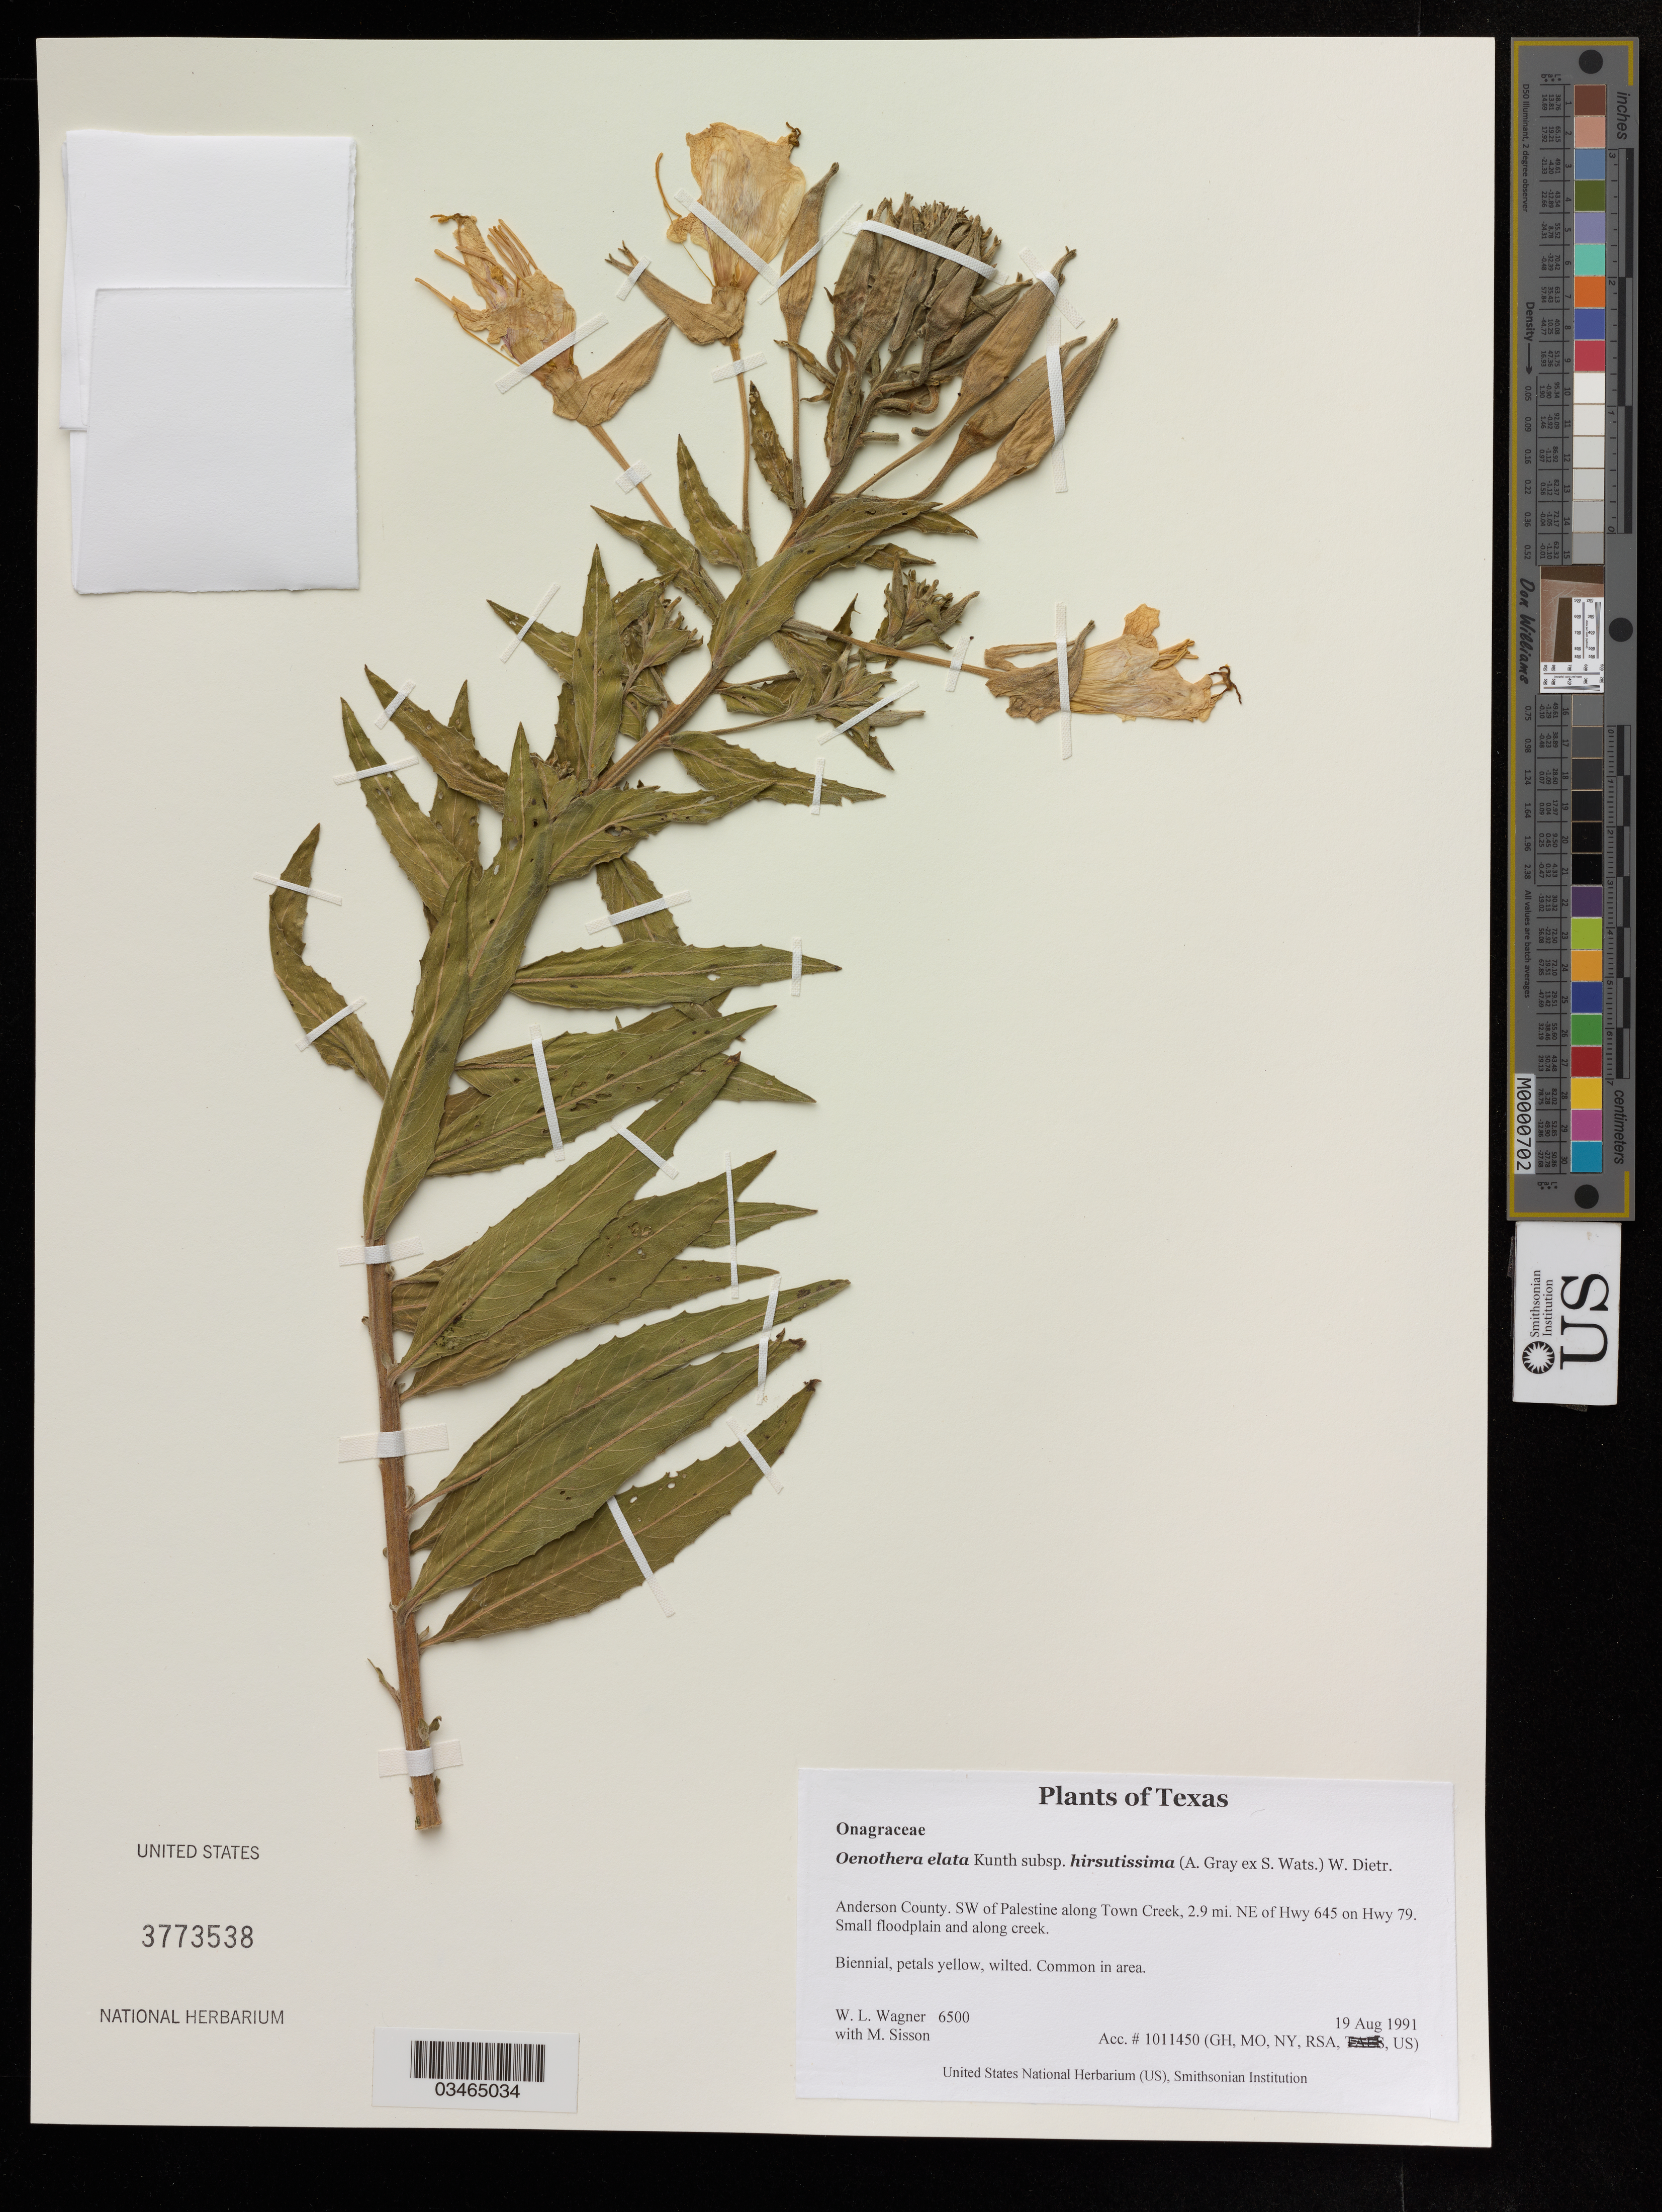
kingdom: Plantae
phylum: Tracheophyta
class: Magnoliopsida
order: Myrtales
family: Onagraceae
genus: Oenothera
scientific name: Oenothera elata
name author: Kunth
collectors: W. L. Wagner & M. Sisson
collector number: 6500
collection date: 1991-08-19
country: United States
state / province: Texas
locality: Anderson County. SW of Palestine along Town Creek, 2.9 mi. NE of Hwy 645 on Hwy 79.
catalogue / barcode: US 3773538